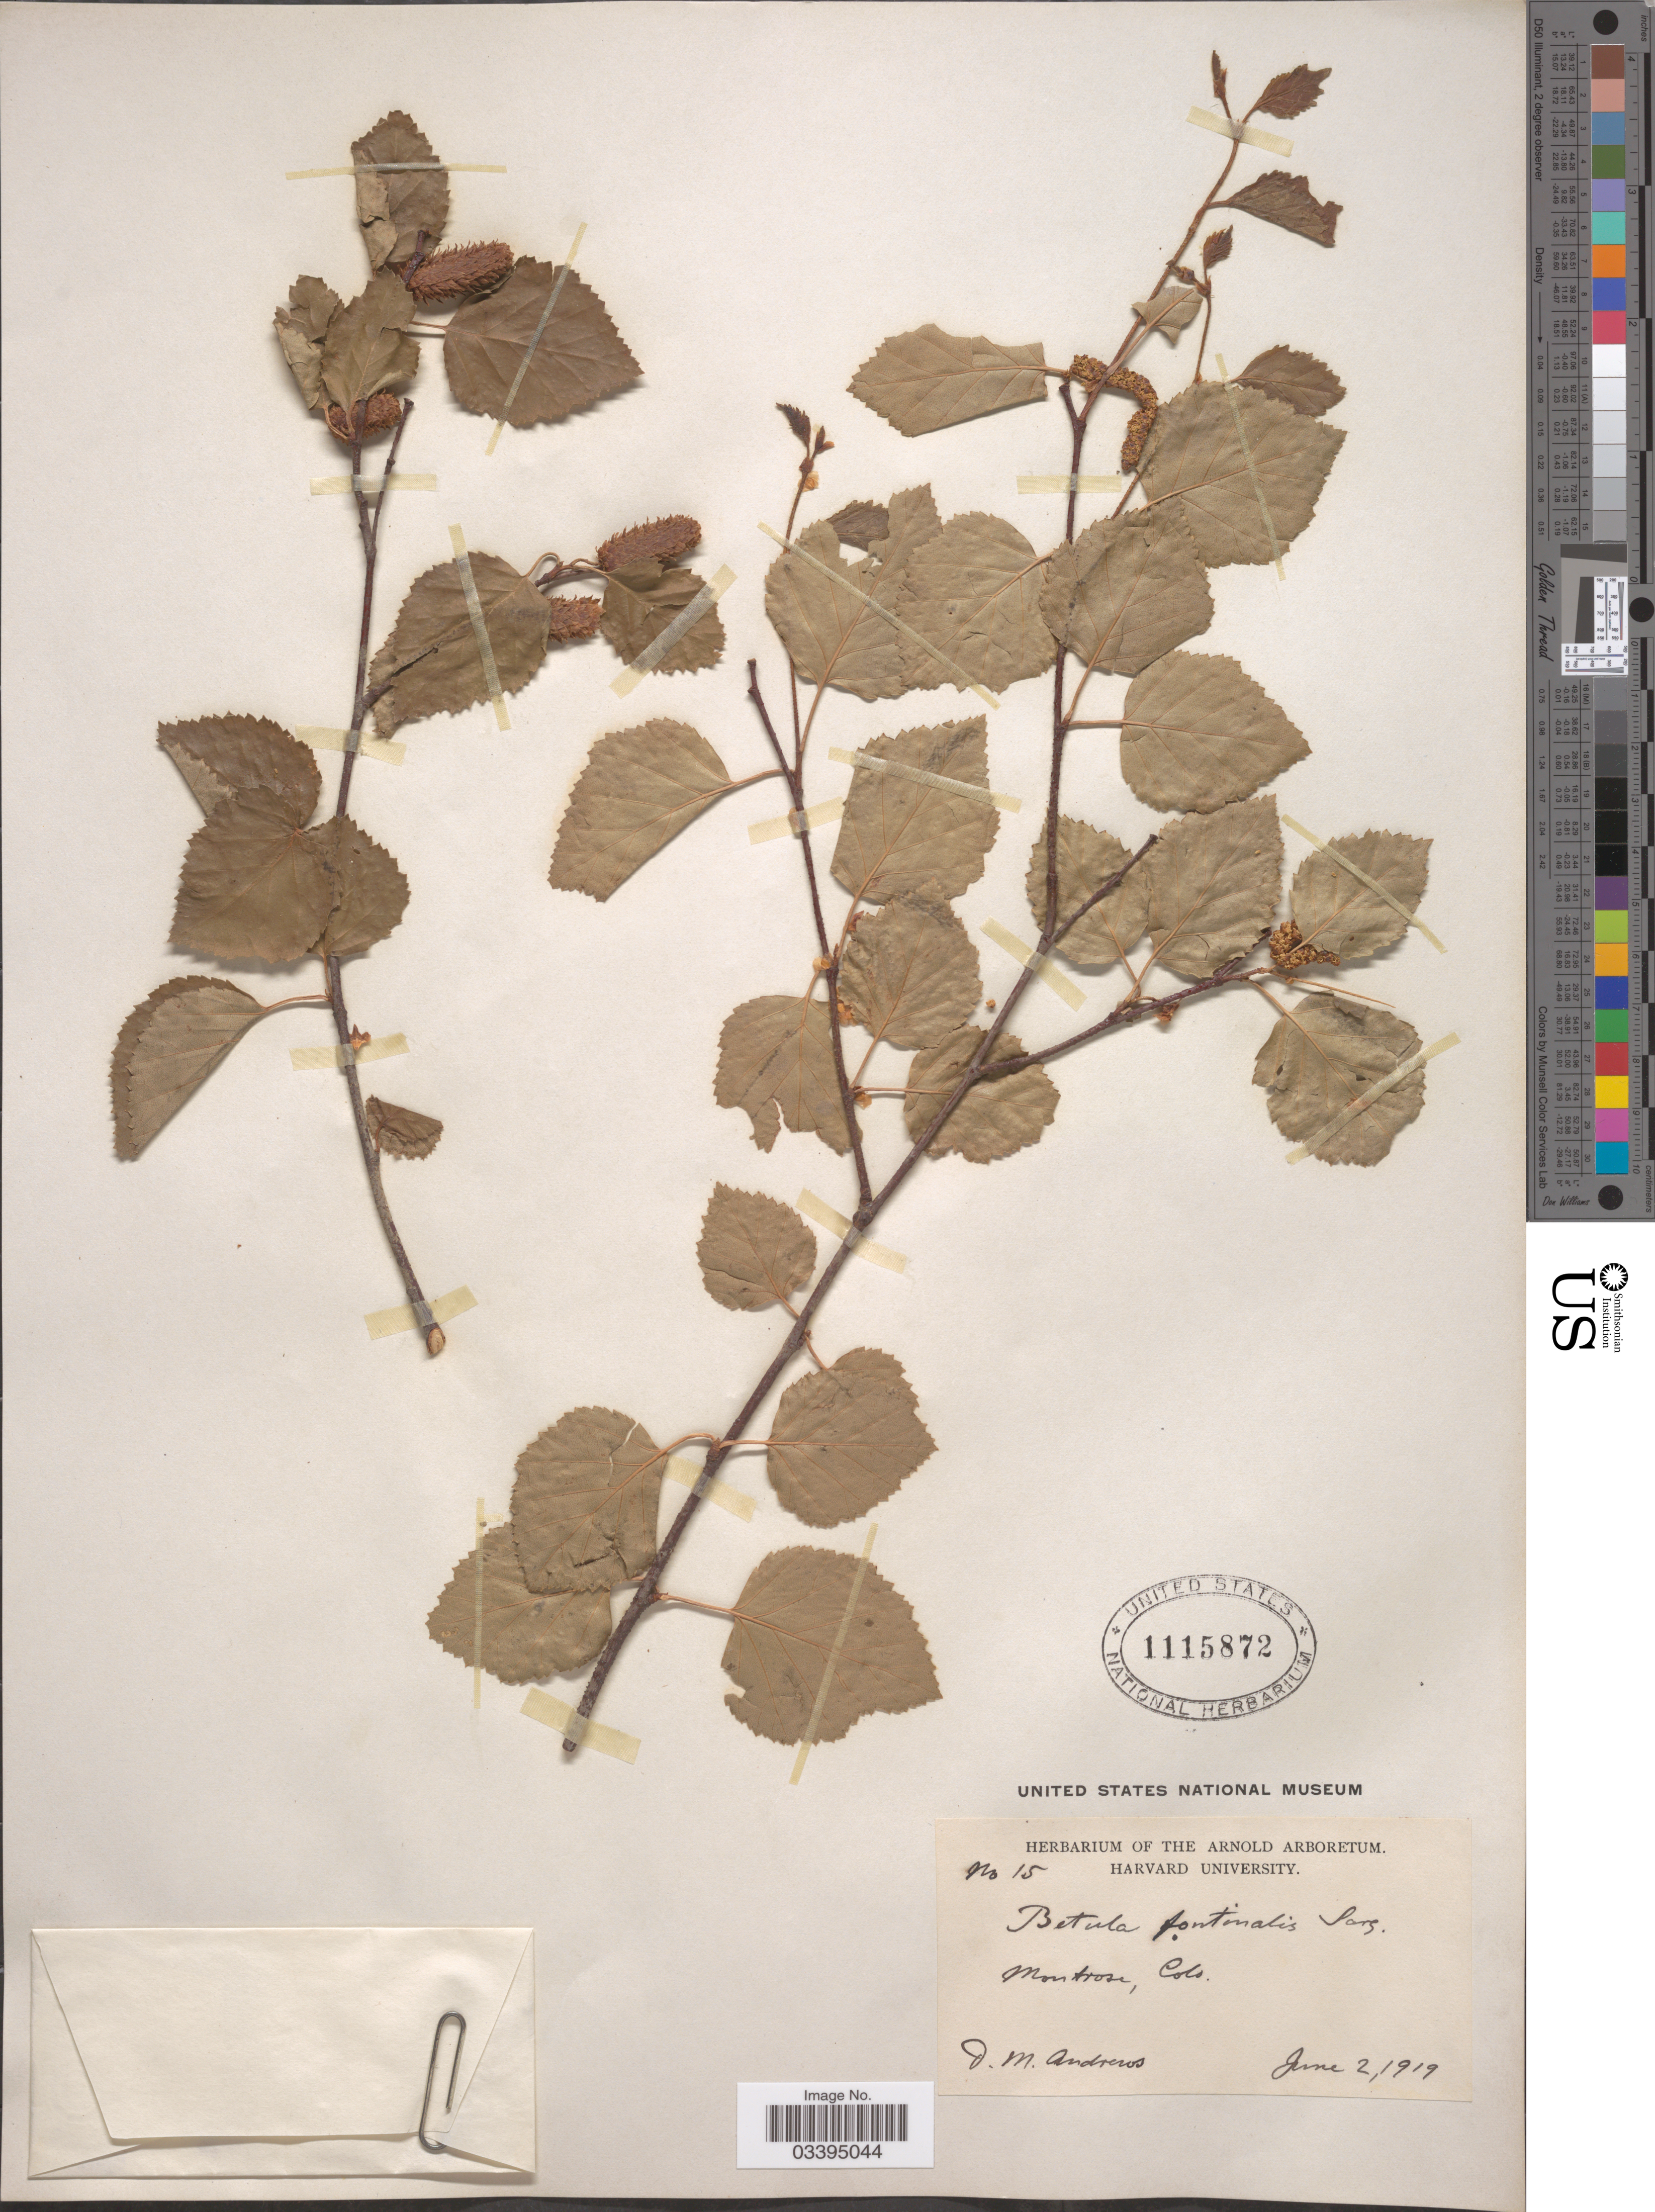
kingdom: Plantae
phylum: Tracheophyta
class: Magnoliopsida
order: Fagales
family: Betulaceae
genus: Betula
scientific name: Betula fontinalis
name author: Sarg.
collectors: D. M. Andrews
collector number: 15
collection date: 1919-06-02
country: United States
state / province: Colorado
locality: Montrose, Colo.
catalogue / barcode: US 1115872